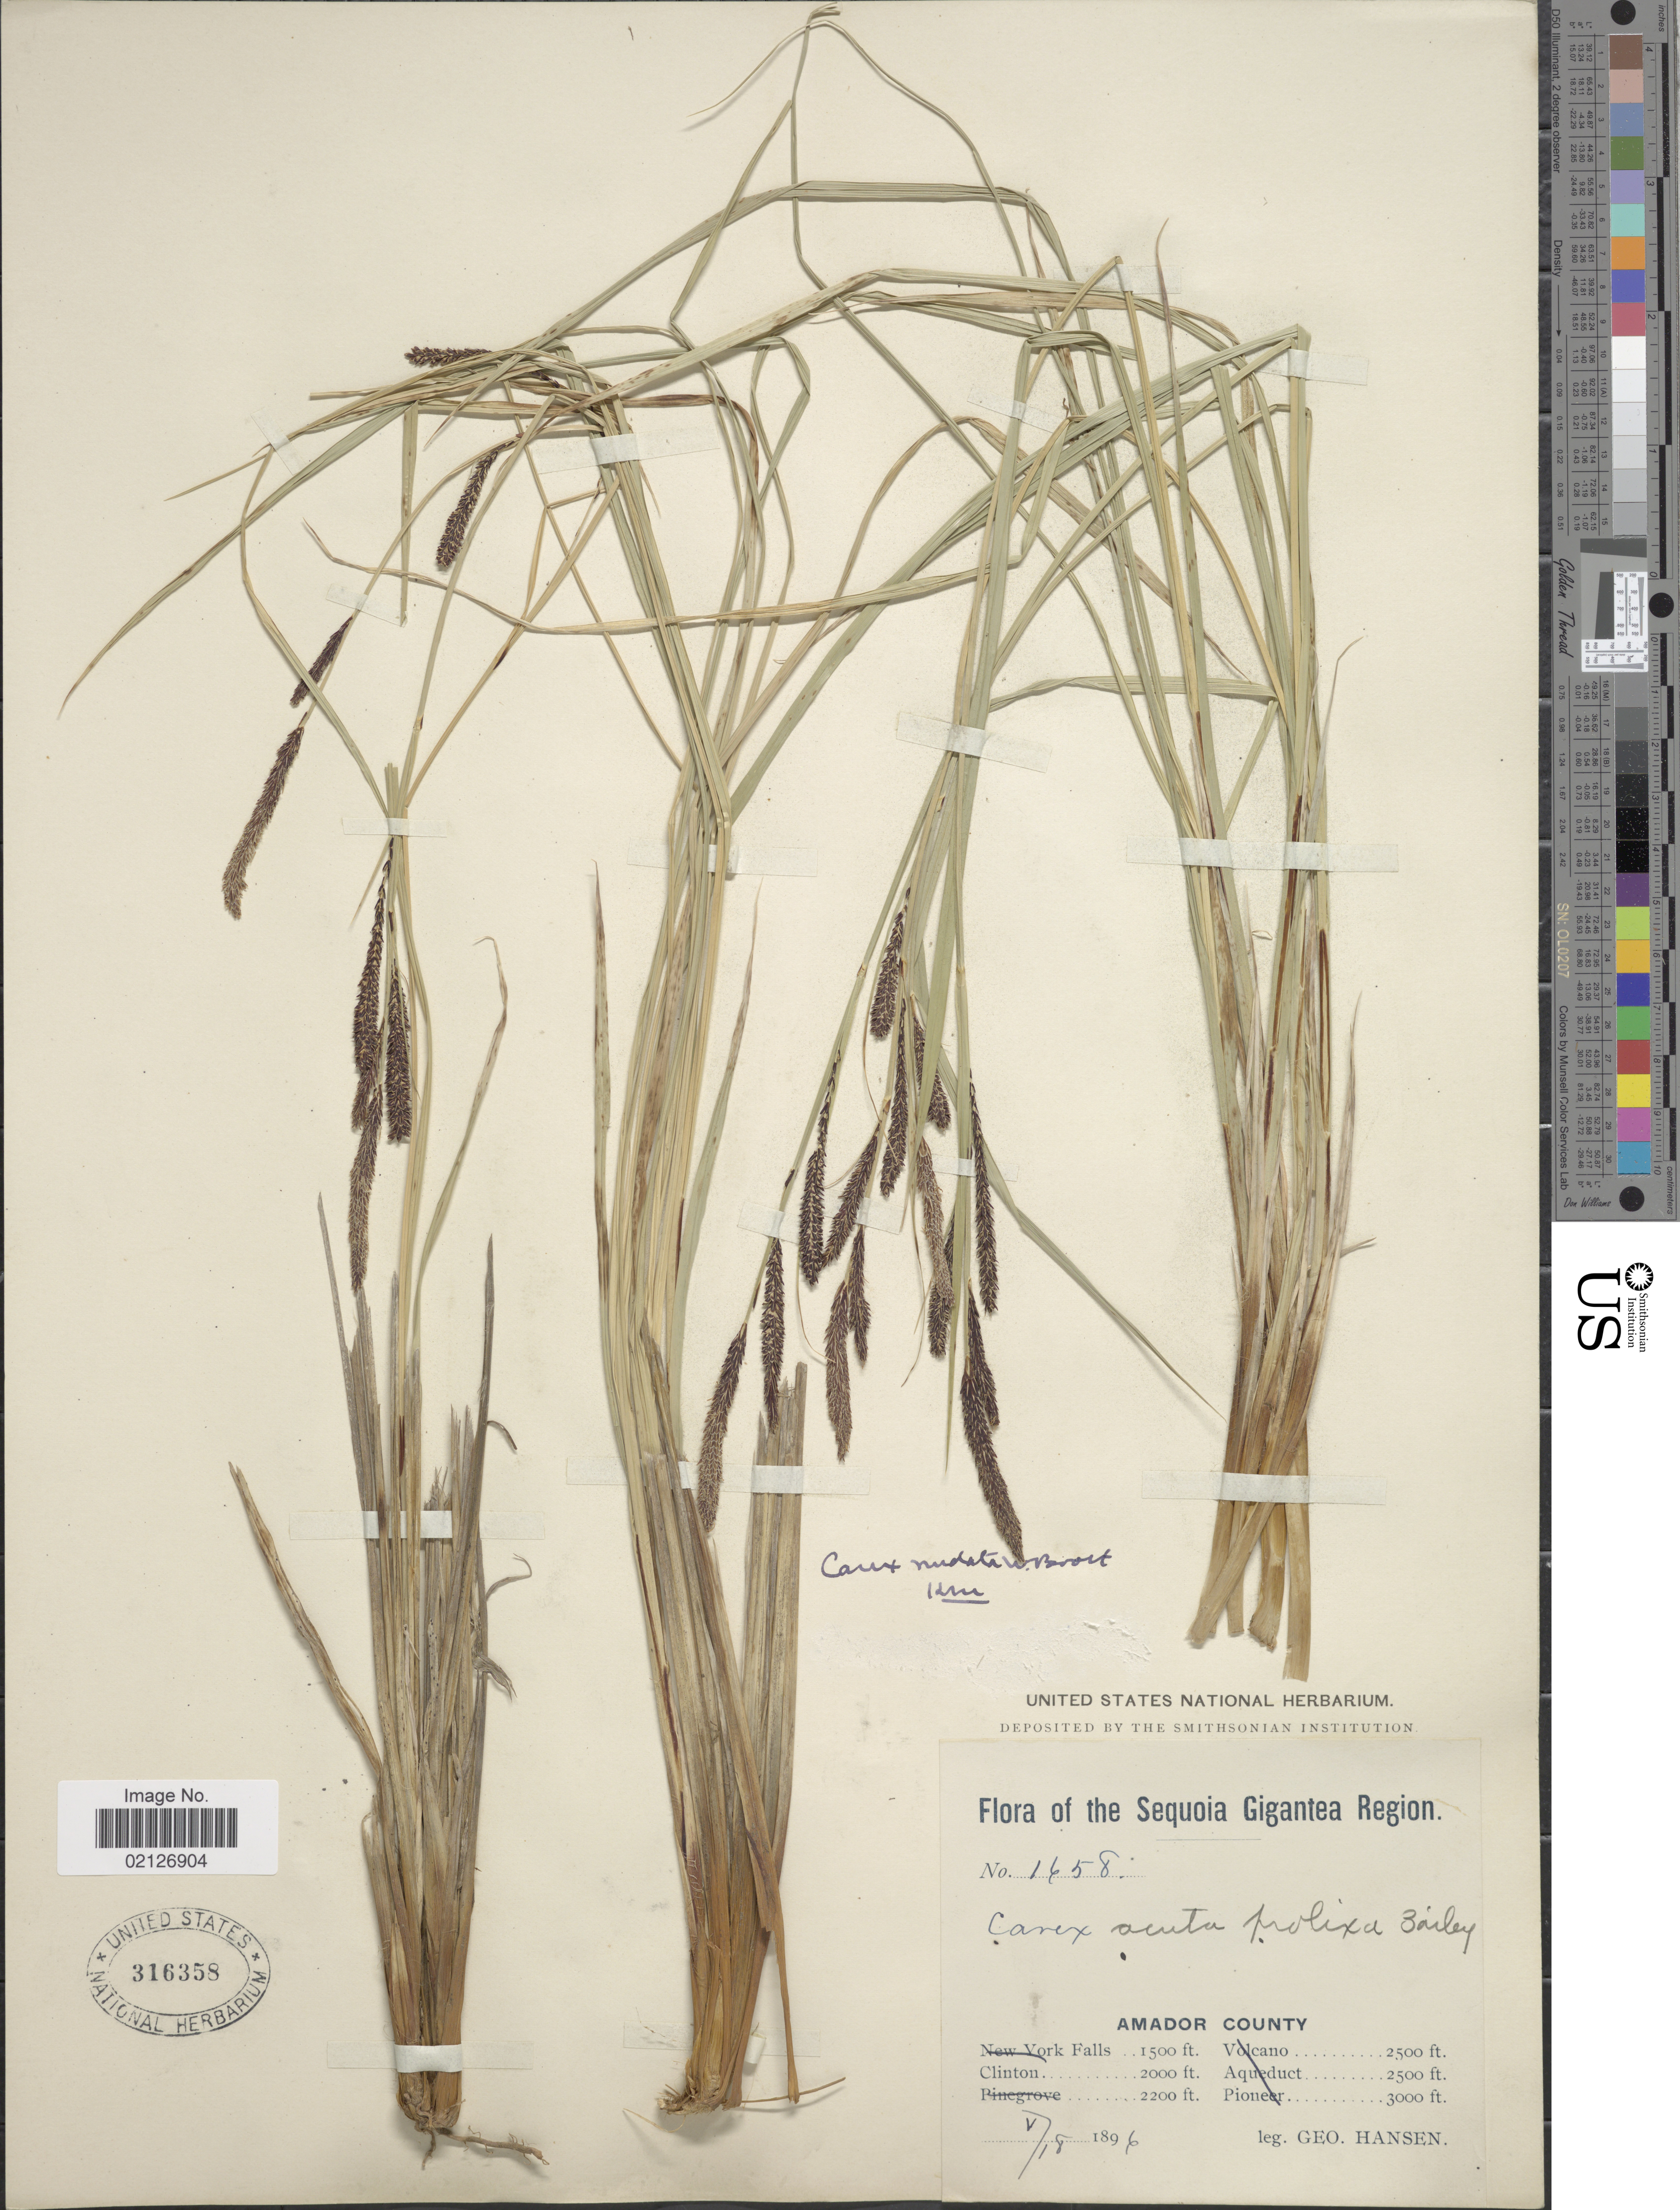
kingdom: Plantae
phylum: Tracheophyta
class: Liliopsida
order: Poales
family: Cyperaceae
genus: Carex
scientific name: Carex nudata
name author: W. Boott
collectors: G. Hansen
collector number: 1658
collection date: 1896-05-18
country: United States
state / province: California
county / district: Amador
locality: Sequoia Gigantea Region, Amador County, Clinton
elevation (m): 610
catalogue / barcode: US 316358